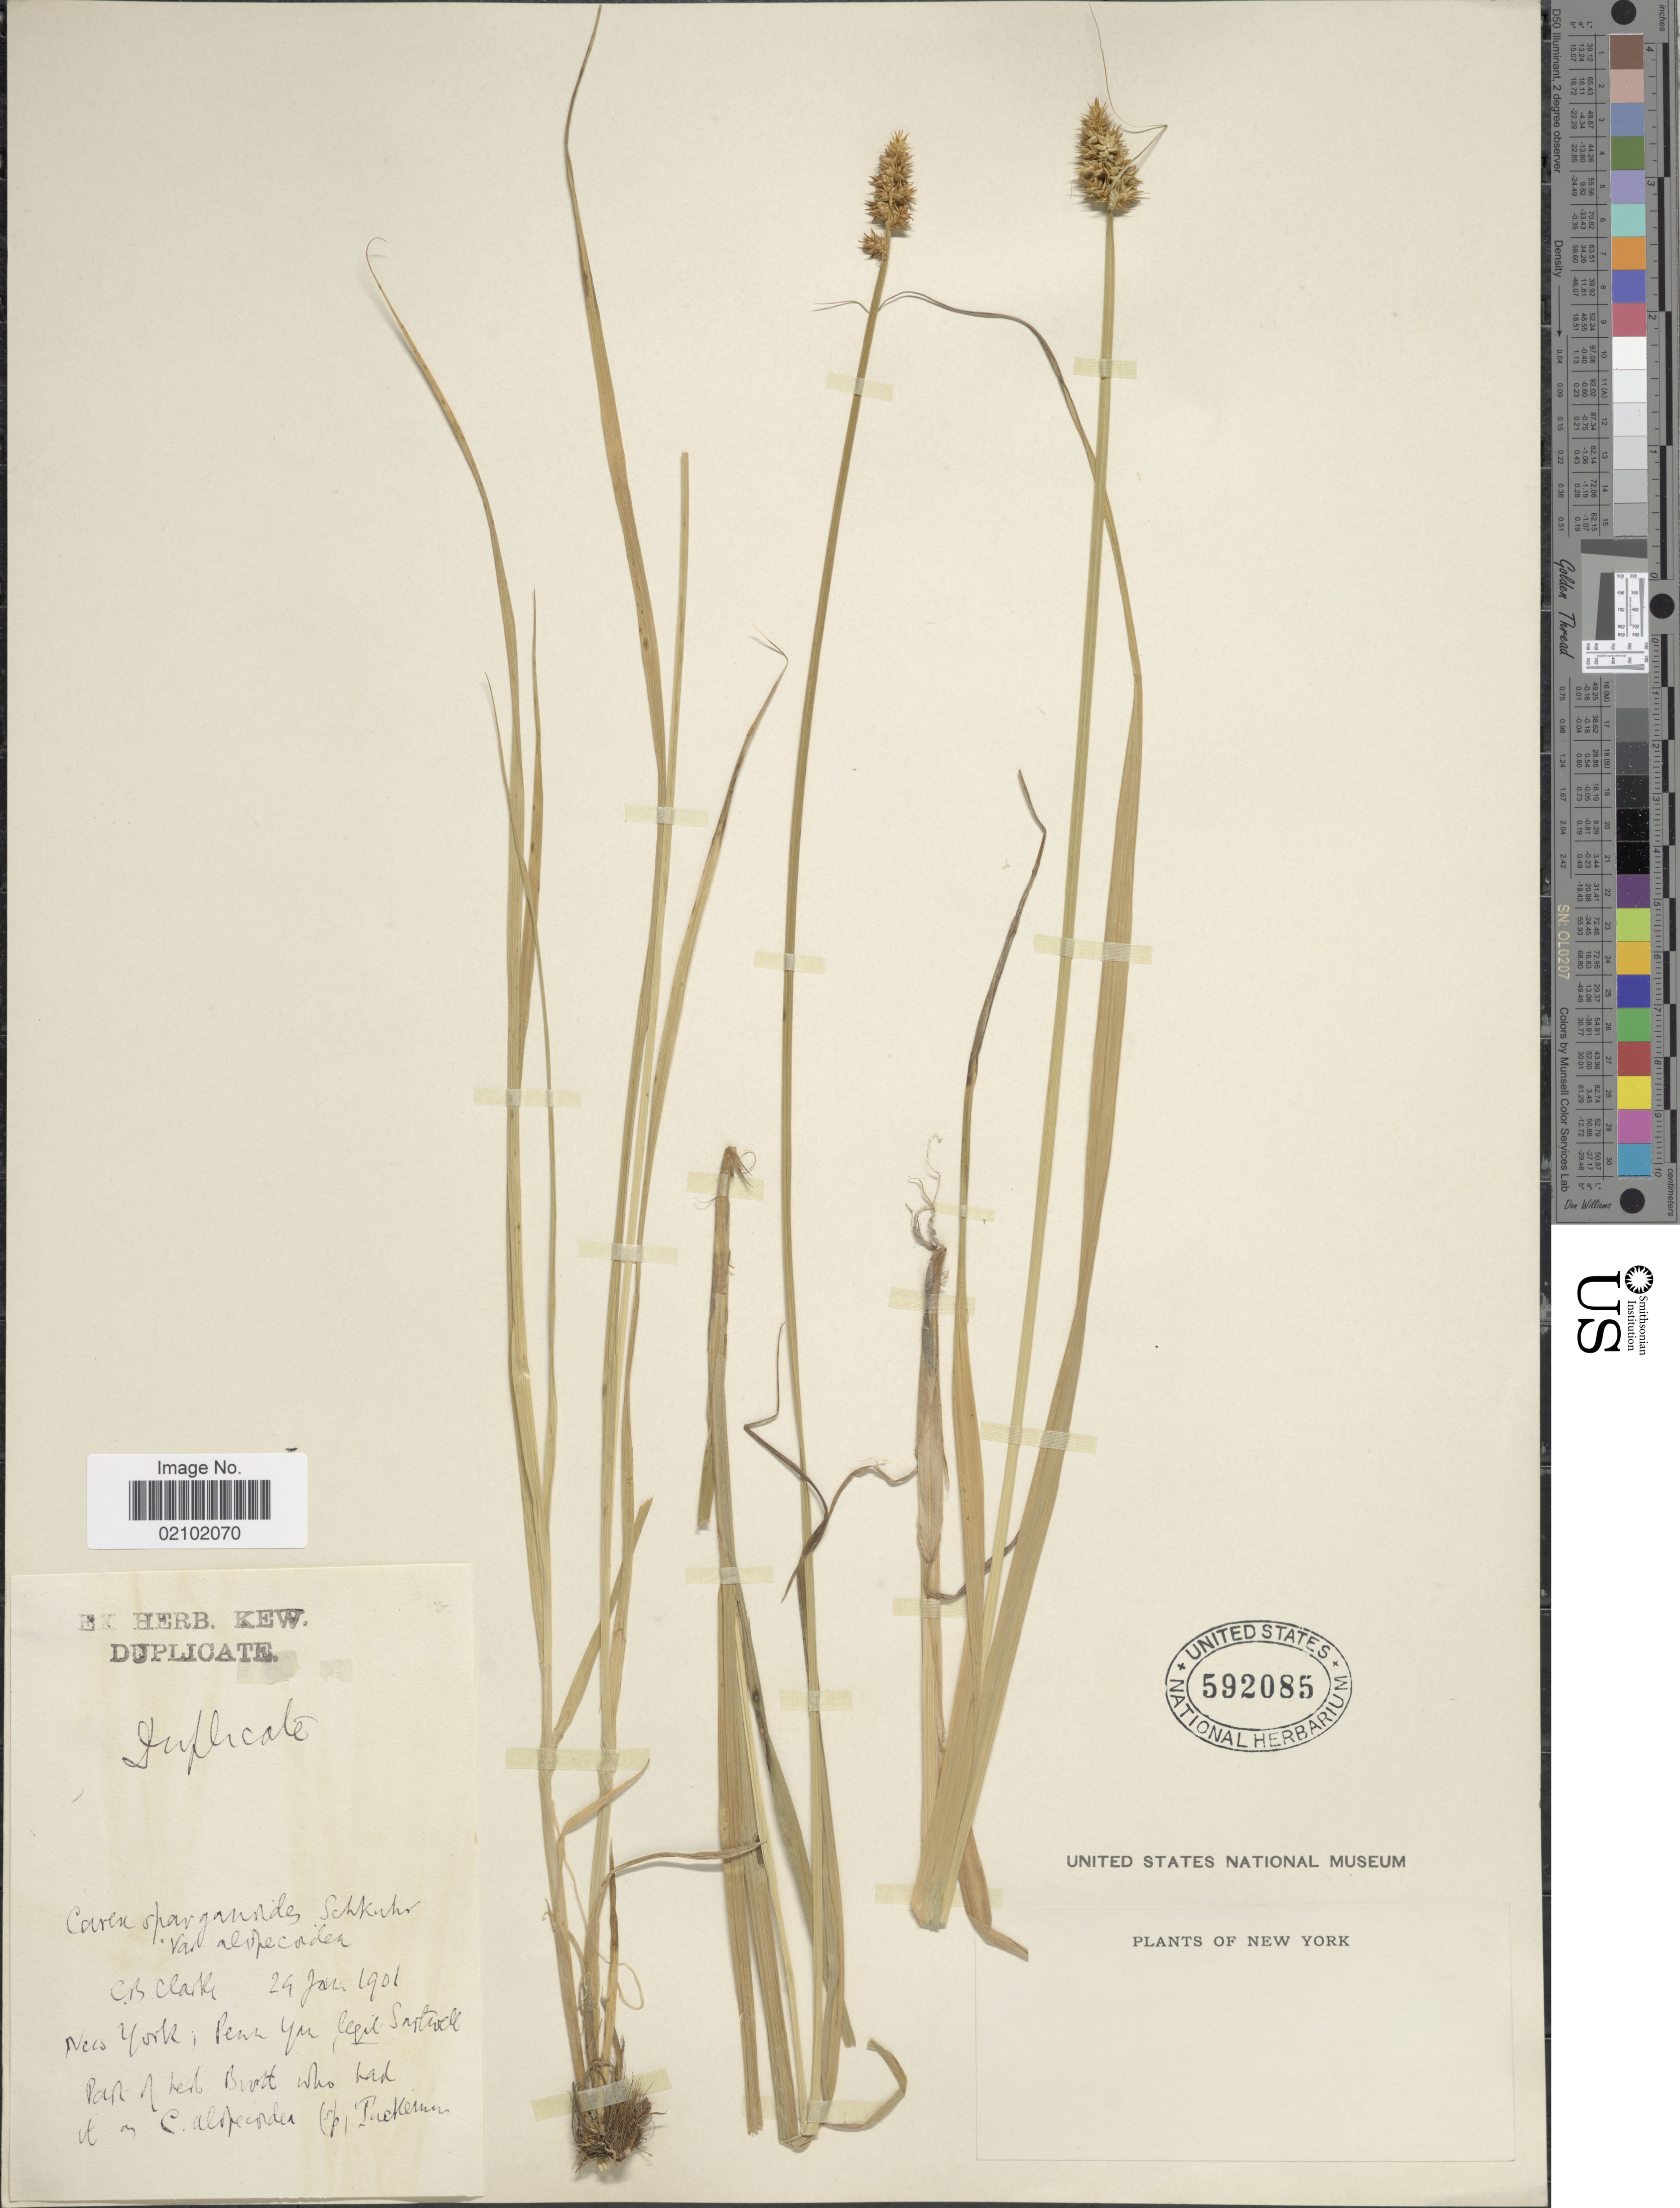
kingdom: Plantae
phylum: Tracheophyta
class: Liliopsida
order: Poales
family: Cyperaceae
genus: Carex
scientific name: Carex alopecoidea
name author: Tuck.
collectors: Sartwell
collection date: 1901-01-24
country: United States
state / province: New York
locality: Penn Yan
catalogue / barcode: US 592085